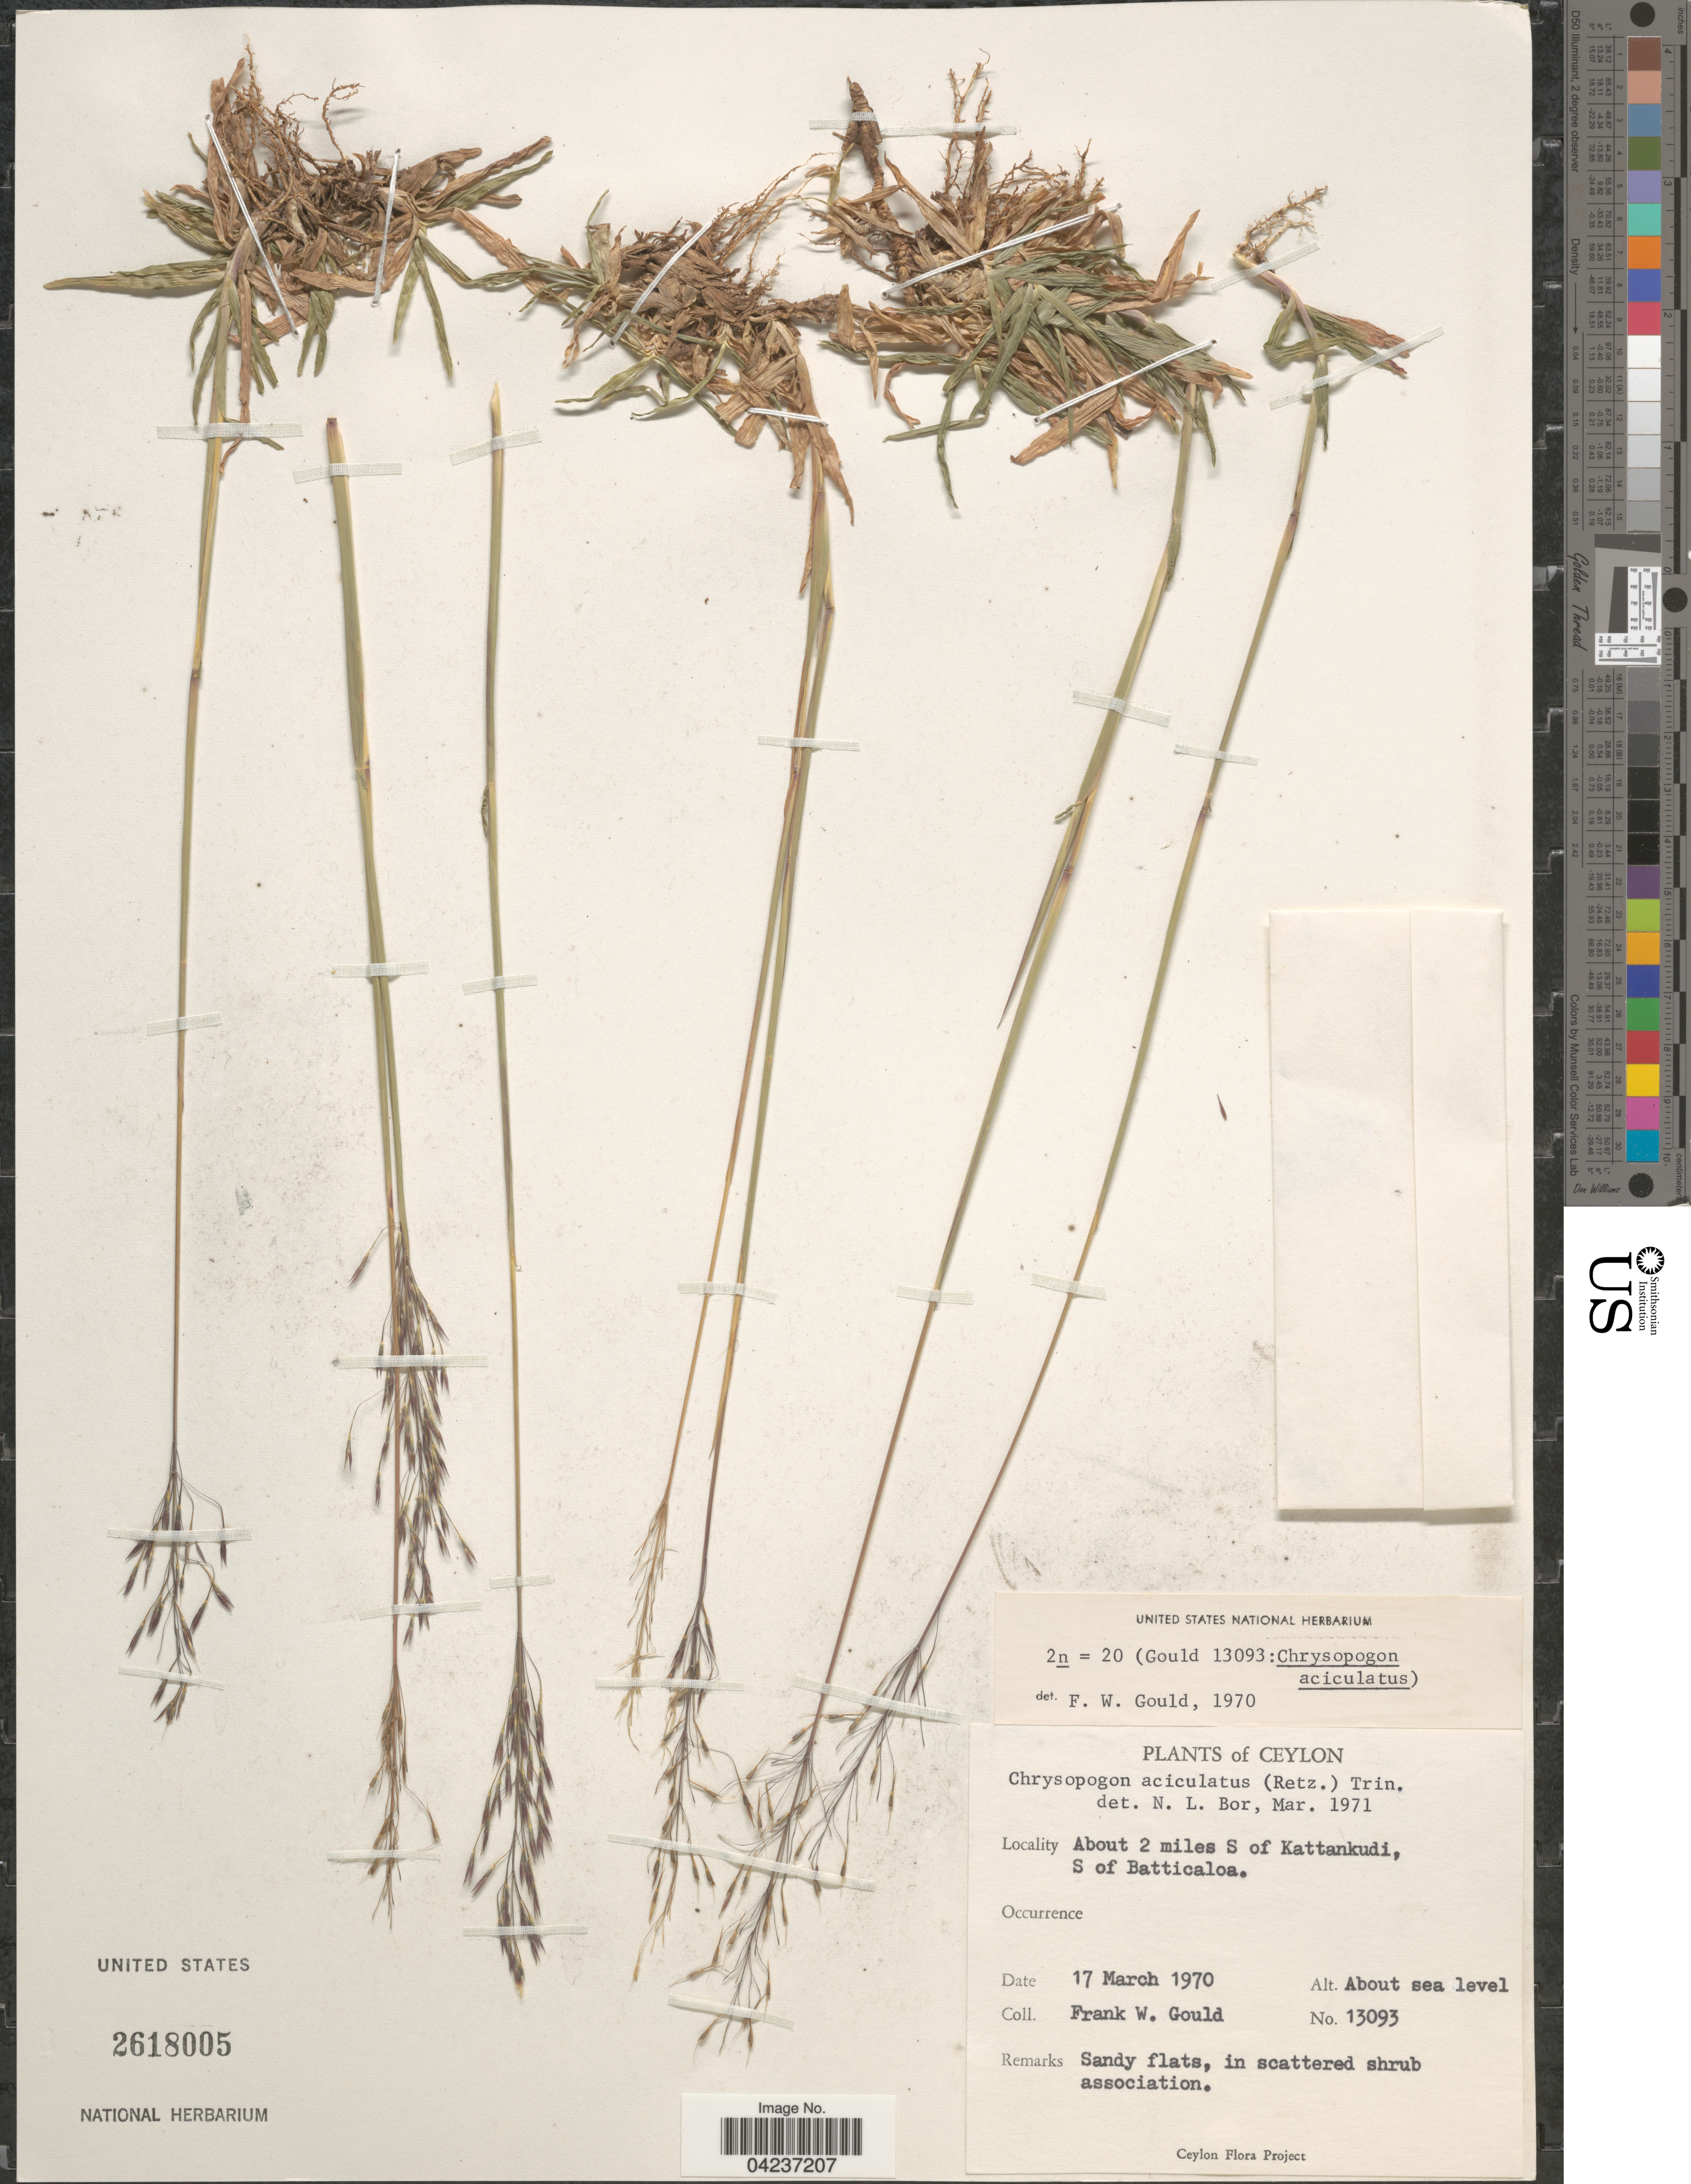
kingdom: Plantae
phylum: Tracheophyta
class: Liliopsida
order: Poales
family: Poaceae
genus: Chrysopogon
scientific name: Chrysopogon aciculatus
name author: (Retz.) Trin.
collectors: F. W. Gould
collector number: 13093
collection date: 1970-03-17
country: Sri Lanka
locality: Ceylon. About 2 miles S of Kattankudi, S of Batticaloa.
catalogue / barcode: US 2618005